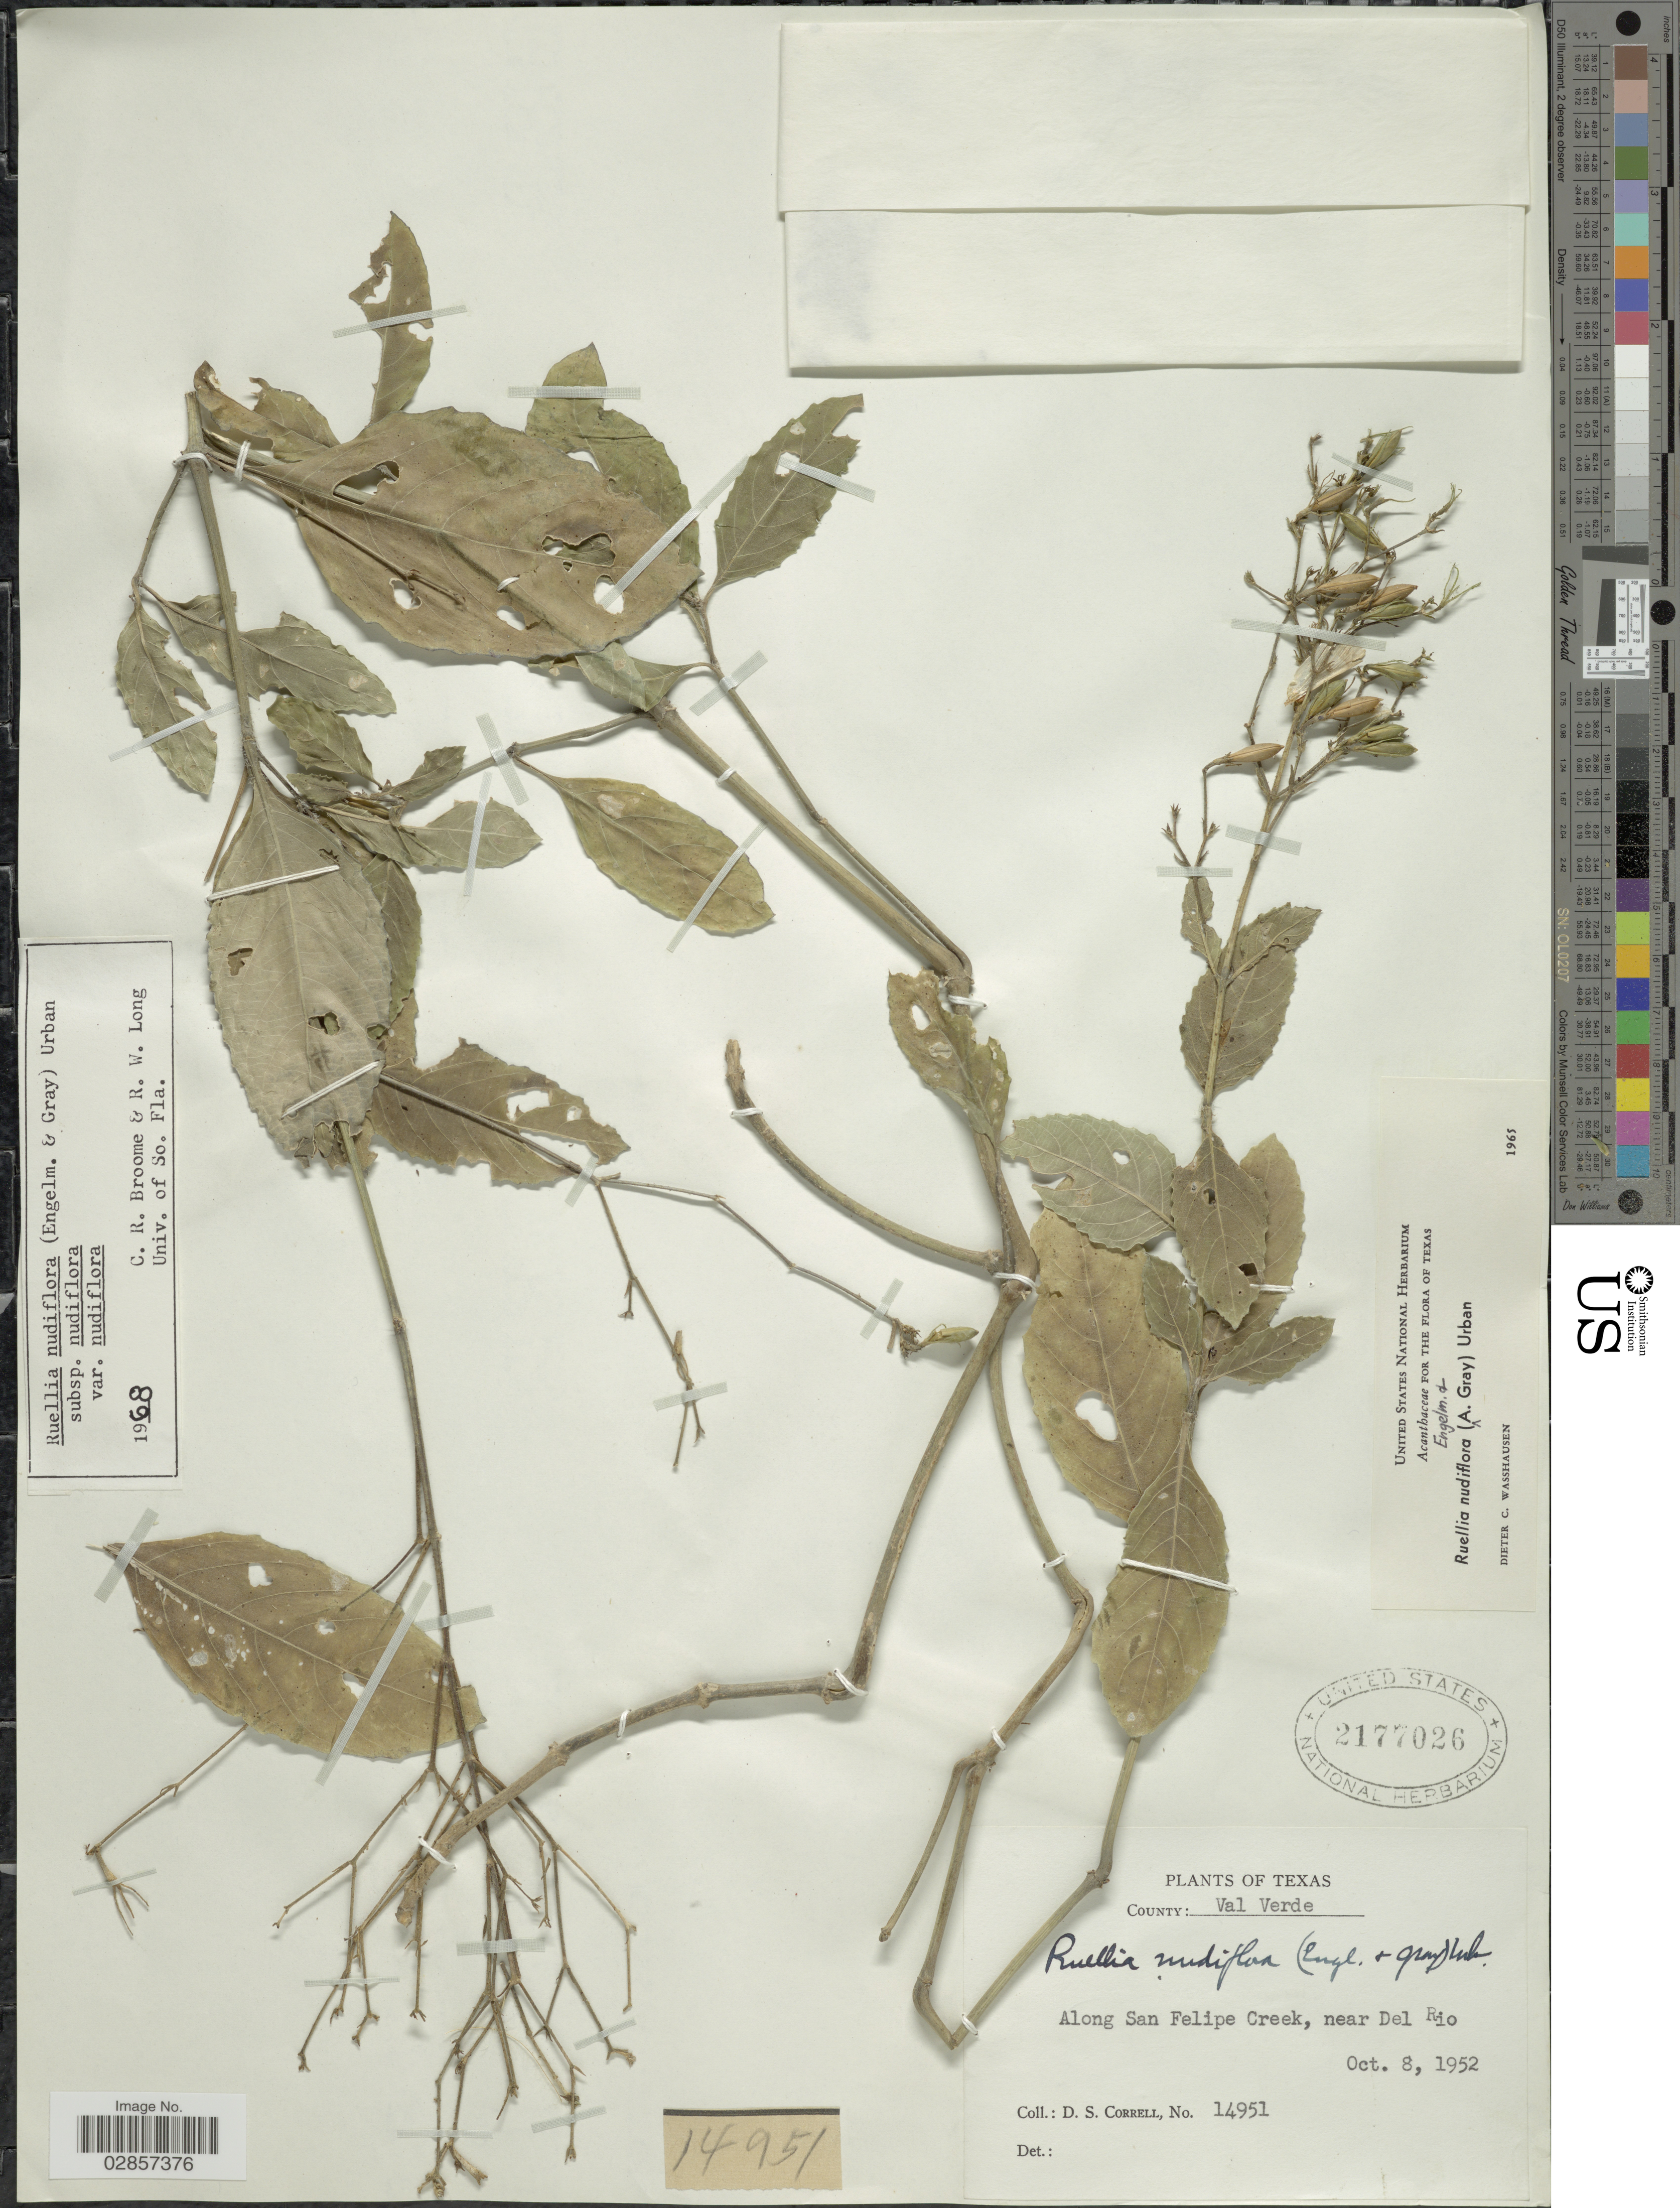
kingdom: Plantae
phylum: Tracheophyta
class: Magnoliopsida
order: Lamiales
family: Acanthaceae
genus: Ruellia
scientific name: Ruellia nudiflora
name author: (Engelm. & A. Gray) Urb.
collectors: D. S. Correll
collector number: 14951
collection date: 1952-10-08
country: United States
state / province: Texas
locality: County: Val Verde, Along San Felipe Creek, near Del Rio.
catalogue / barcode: US 2177026